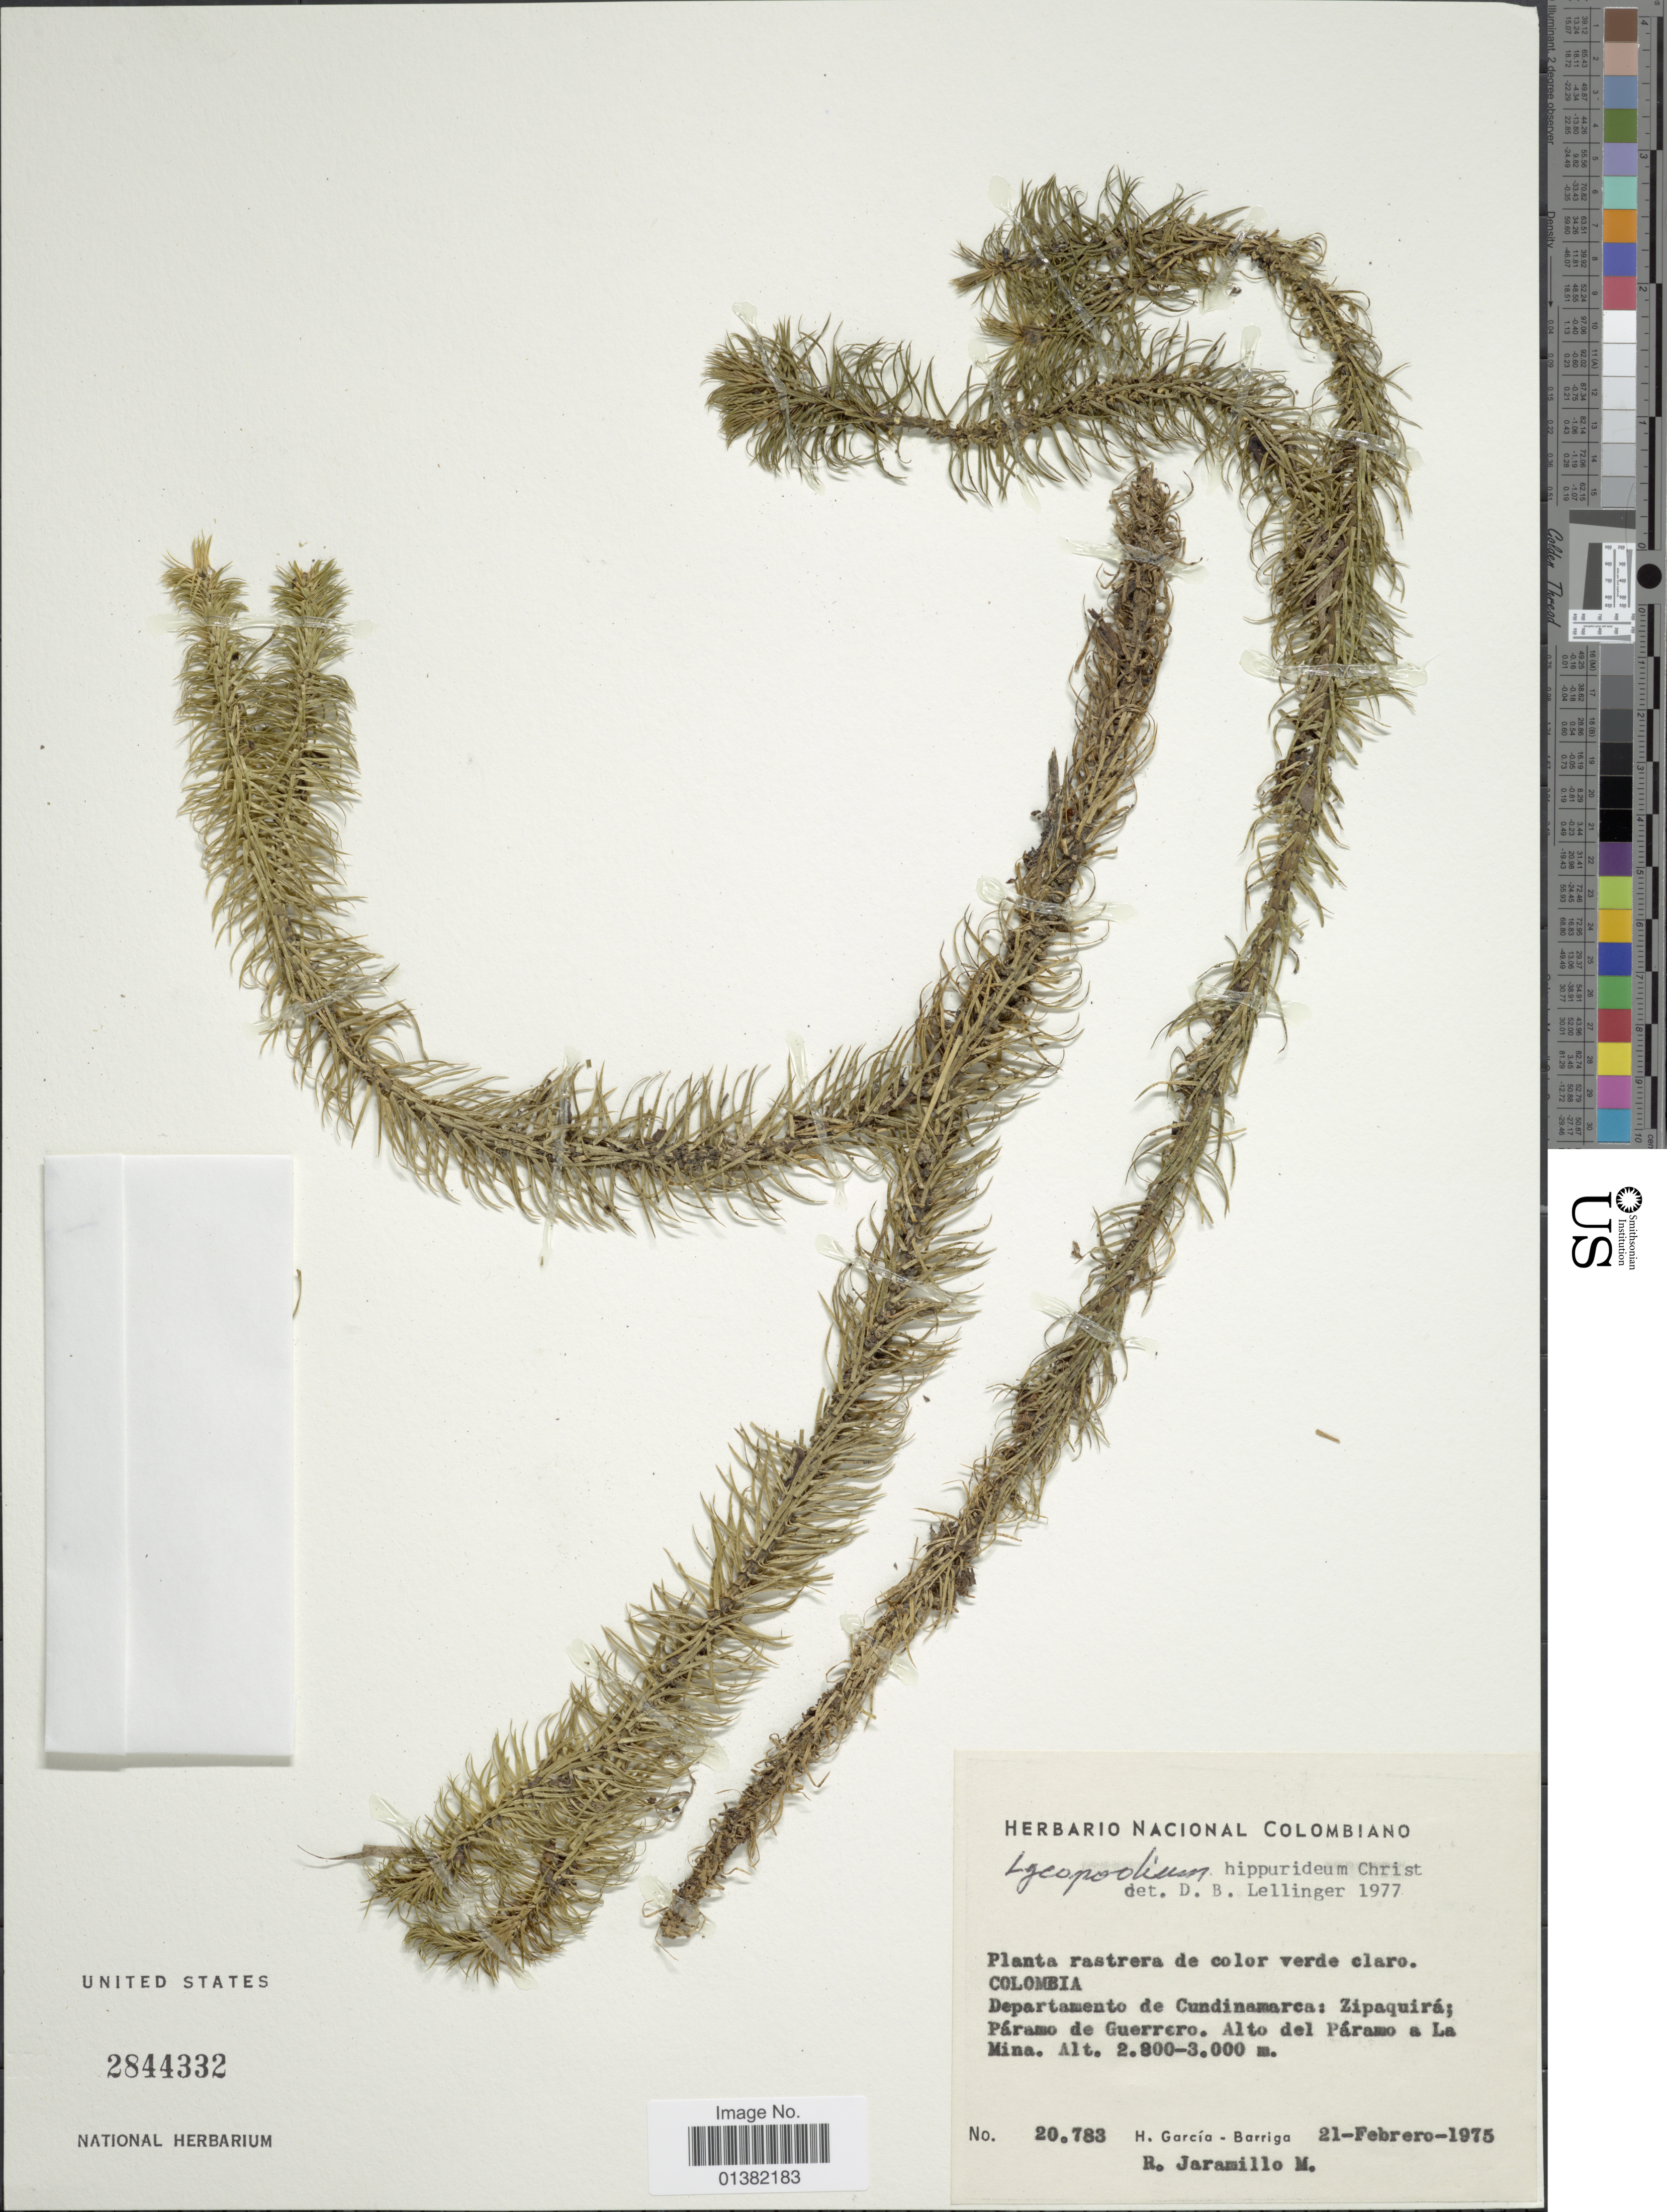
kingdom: Plantae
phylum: Tracheophyta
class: Lycopodiopsida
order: Lycopodiales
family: Lycopodiaceae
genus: Phlegmariurus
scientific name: Phlegmariurus hippurideus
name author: (Christ) B. Øllg.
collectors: H. García Barriga & R. Jaramillo M.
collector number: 20783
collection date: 1975-02-21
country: Colombia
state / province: Cundinamarca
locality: Zipaquirá; Páramo de Guerrero. Alto del Páramo a La Mina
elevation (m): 2800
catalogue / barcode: US 2844332